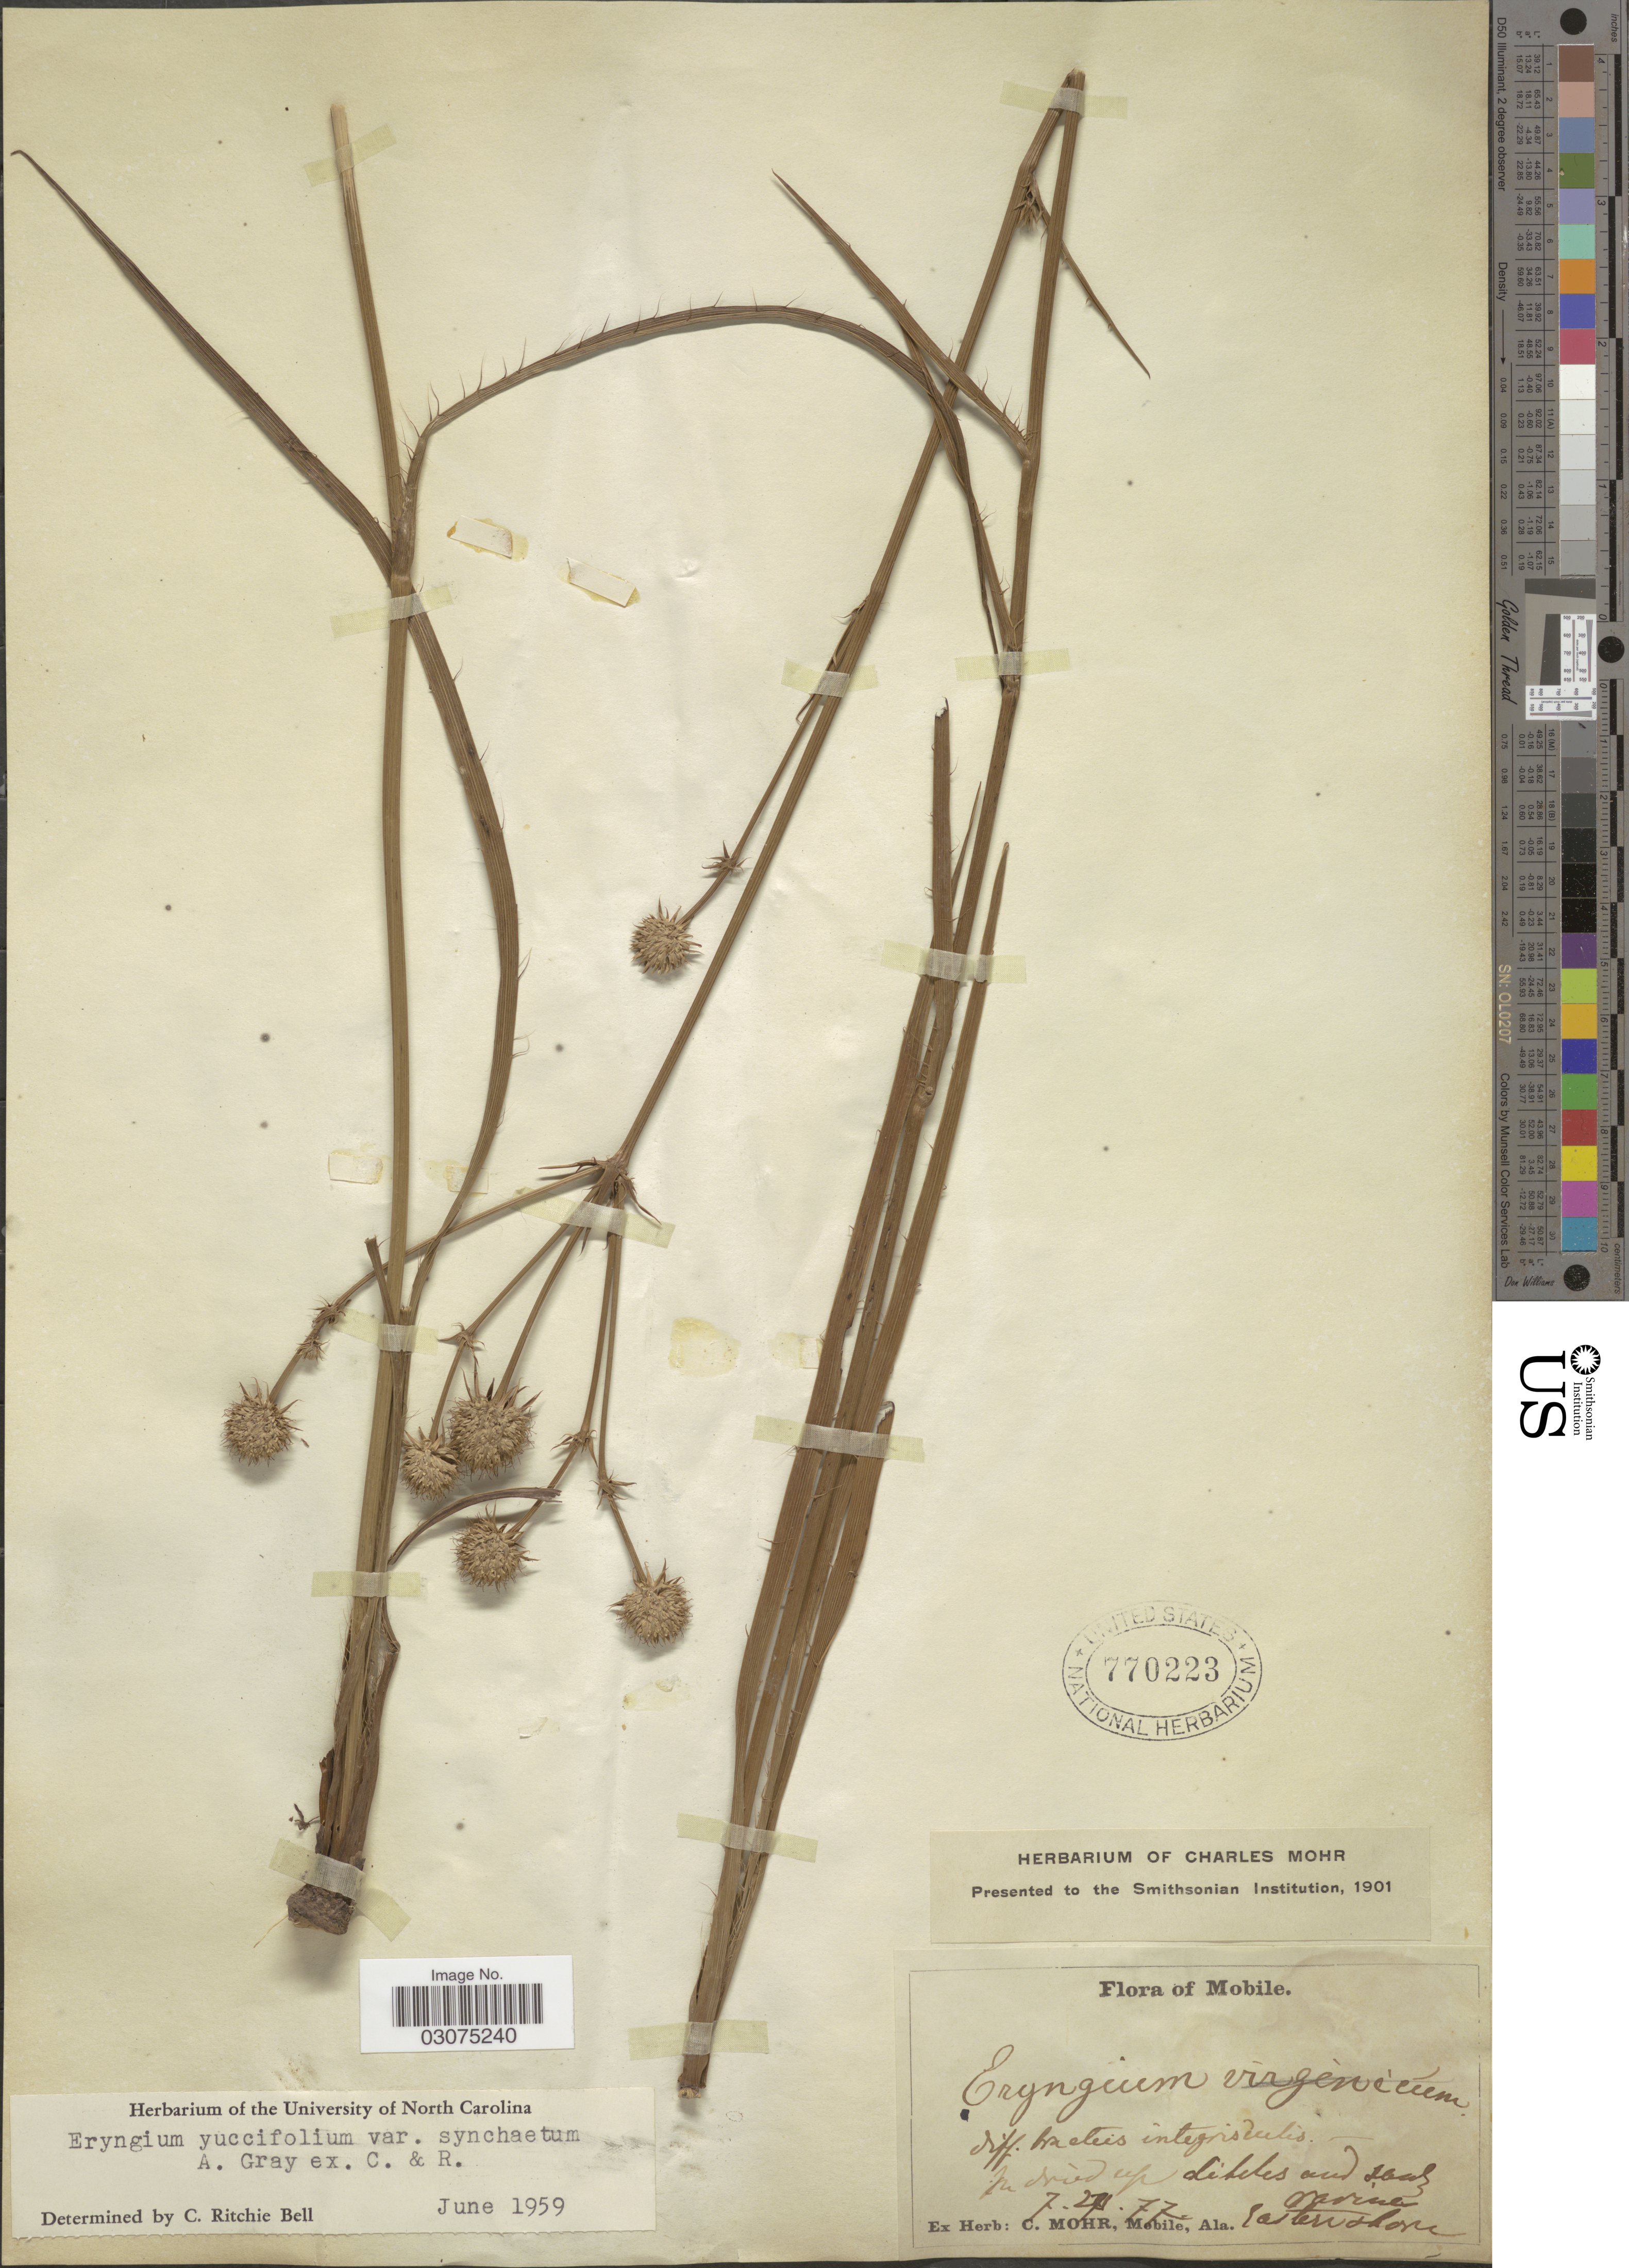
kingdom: Plantae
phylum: Tracheophyta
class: Magnoliopsida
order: Apiales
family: Apiaceae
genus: Eryngium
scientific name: Eryngium yuccifolium var. synchaetum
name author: A. Gray ex J.M. Coult. & Rose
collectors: C. T. Mohr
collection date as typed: Transcribed d/m/y: 20/7/77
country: United States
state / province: Alabama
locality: Mobile.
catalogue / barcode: US 770223